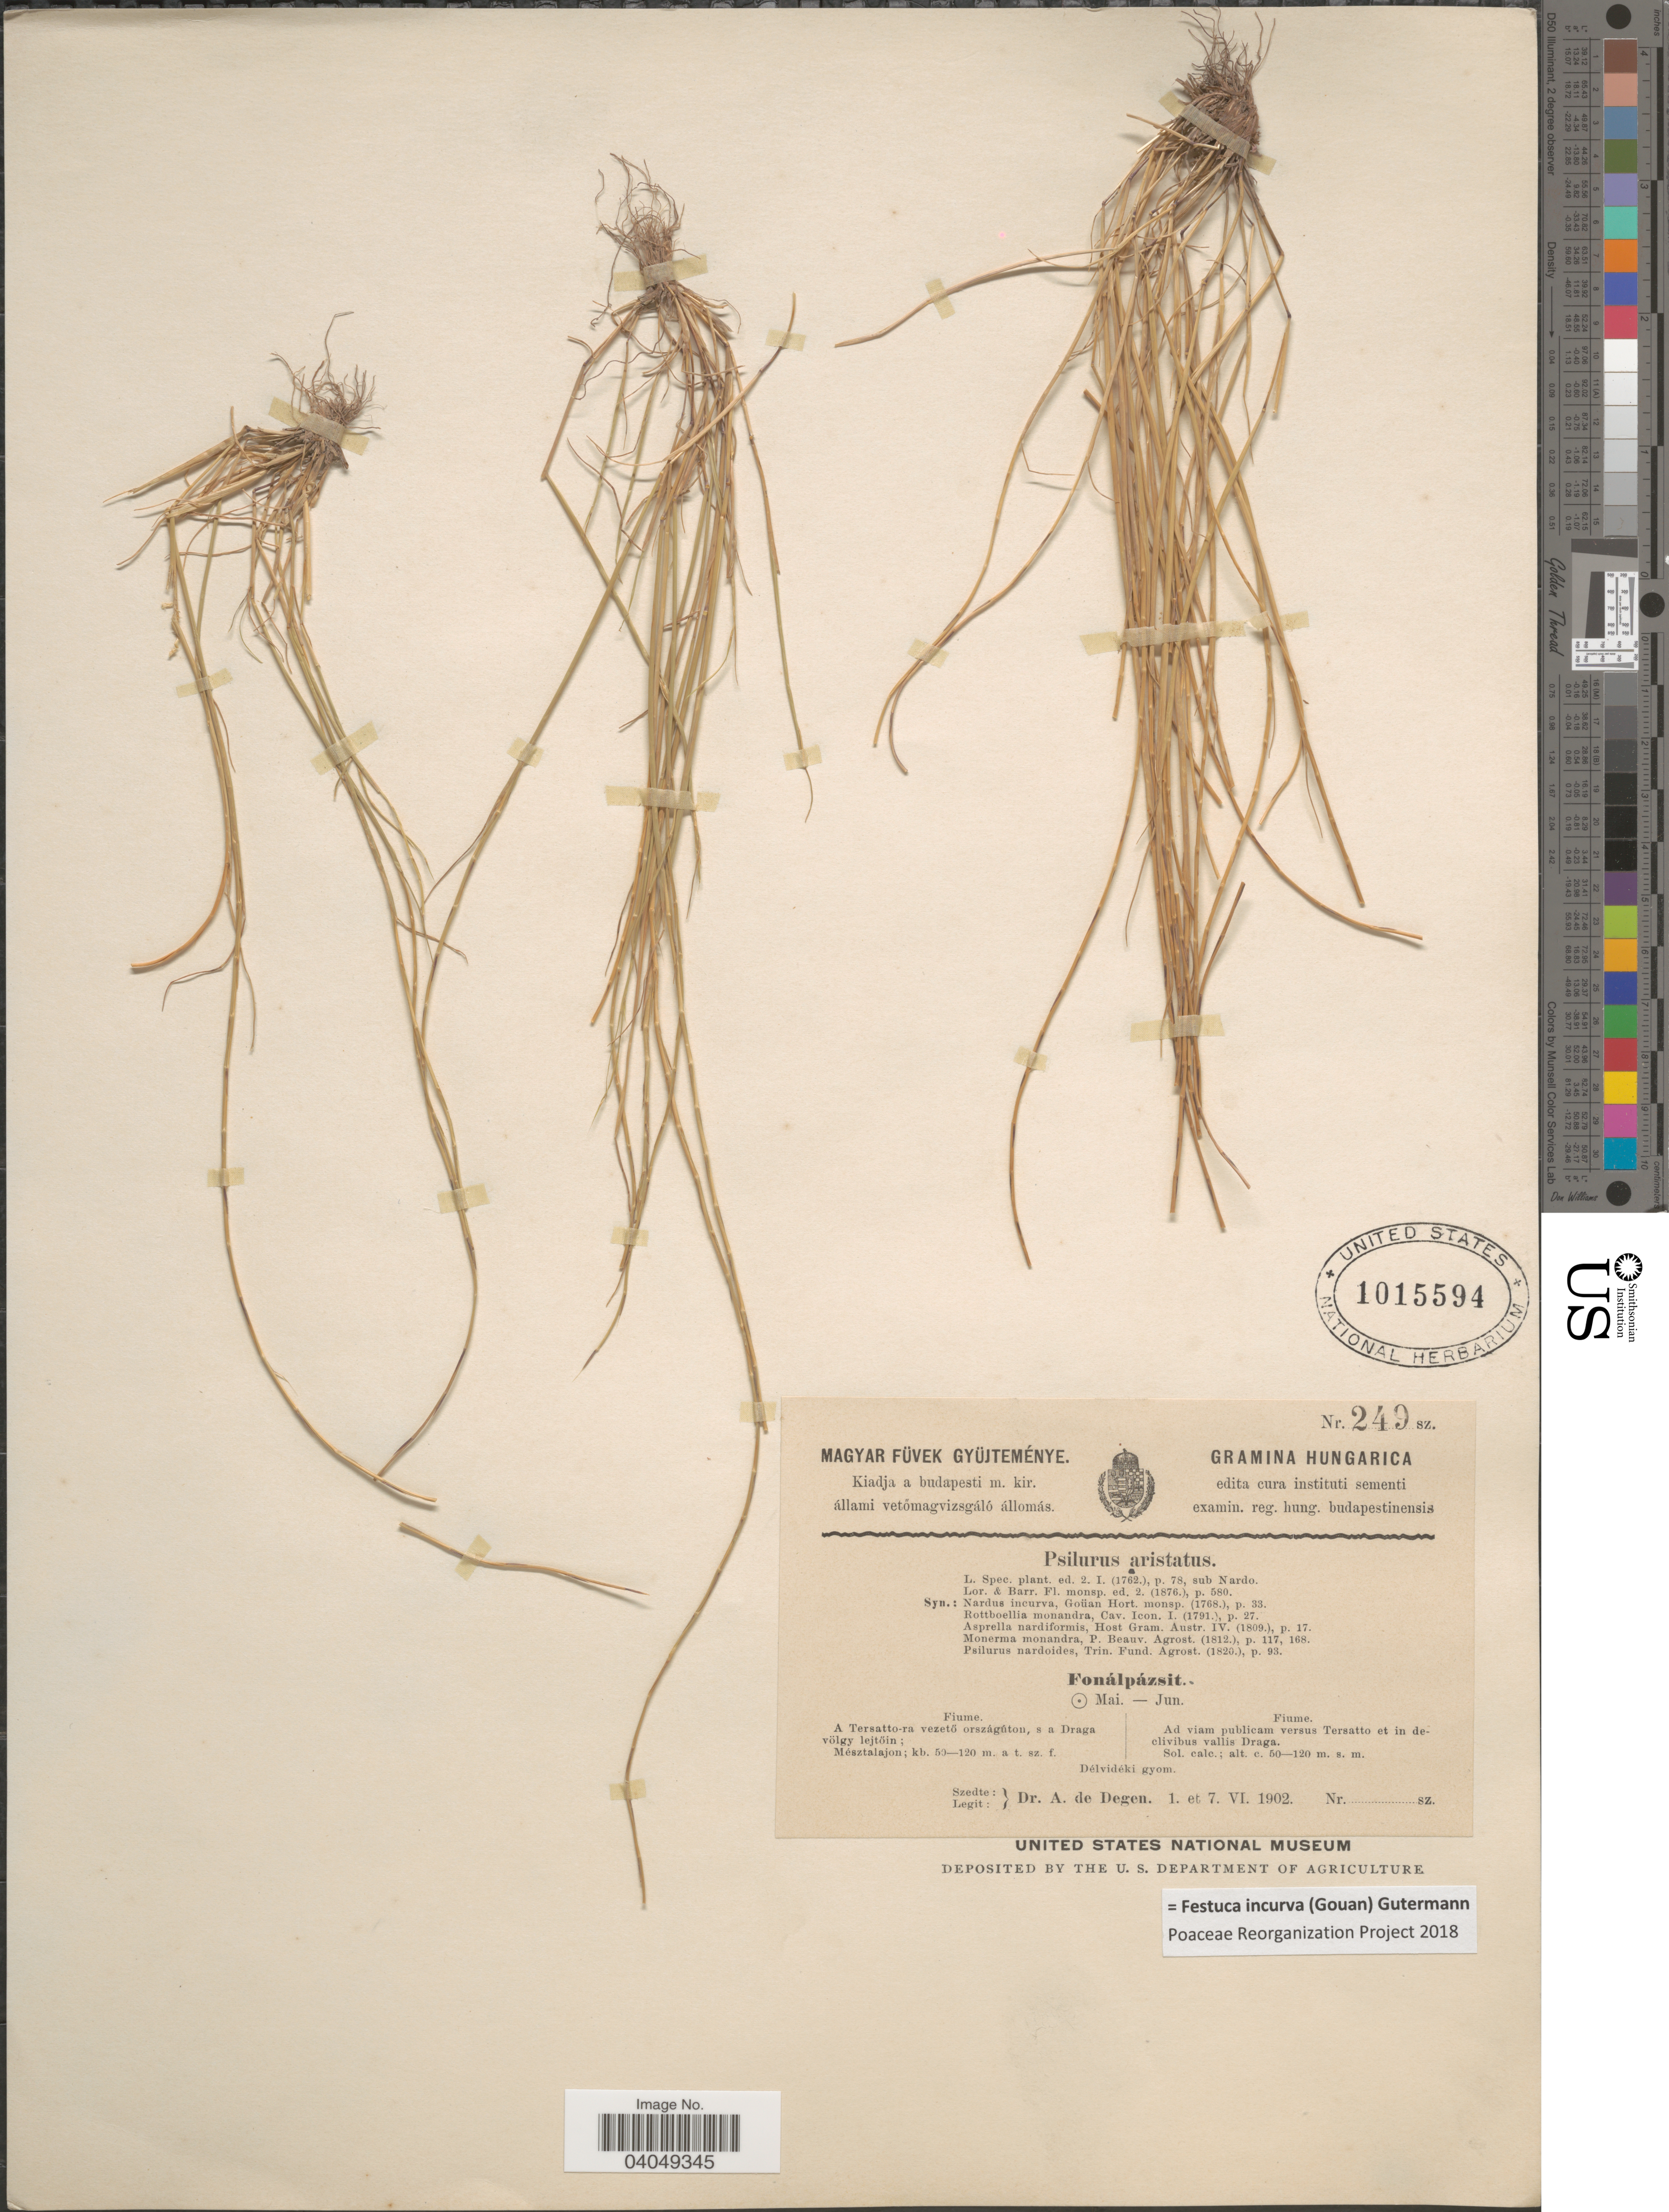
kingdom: Plantae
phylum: Tracheophyta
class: Liliopsida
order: Poales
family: Poaceae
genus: Festuca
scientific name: Festuca incurva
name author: (Gouan) Gutermann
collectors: A. Degen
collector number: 249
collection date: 1902-06-01/1902-06-07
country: Hungary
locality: Fiume. Ad viam publicam versus Tersatto et in declivibus vallis Draga.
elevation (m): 50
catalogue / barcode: US 1015594